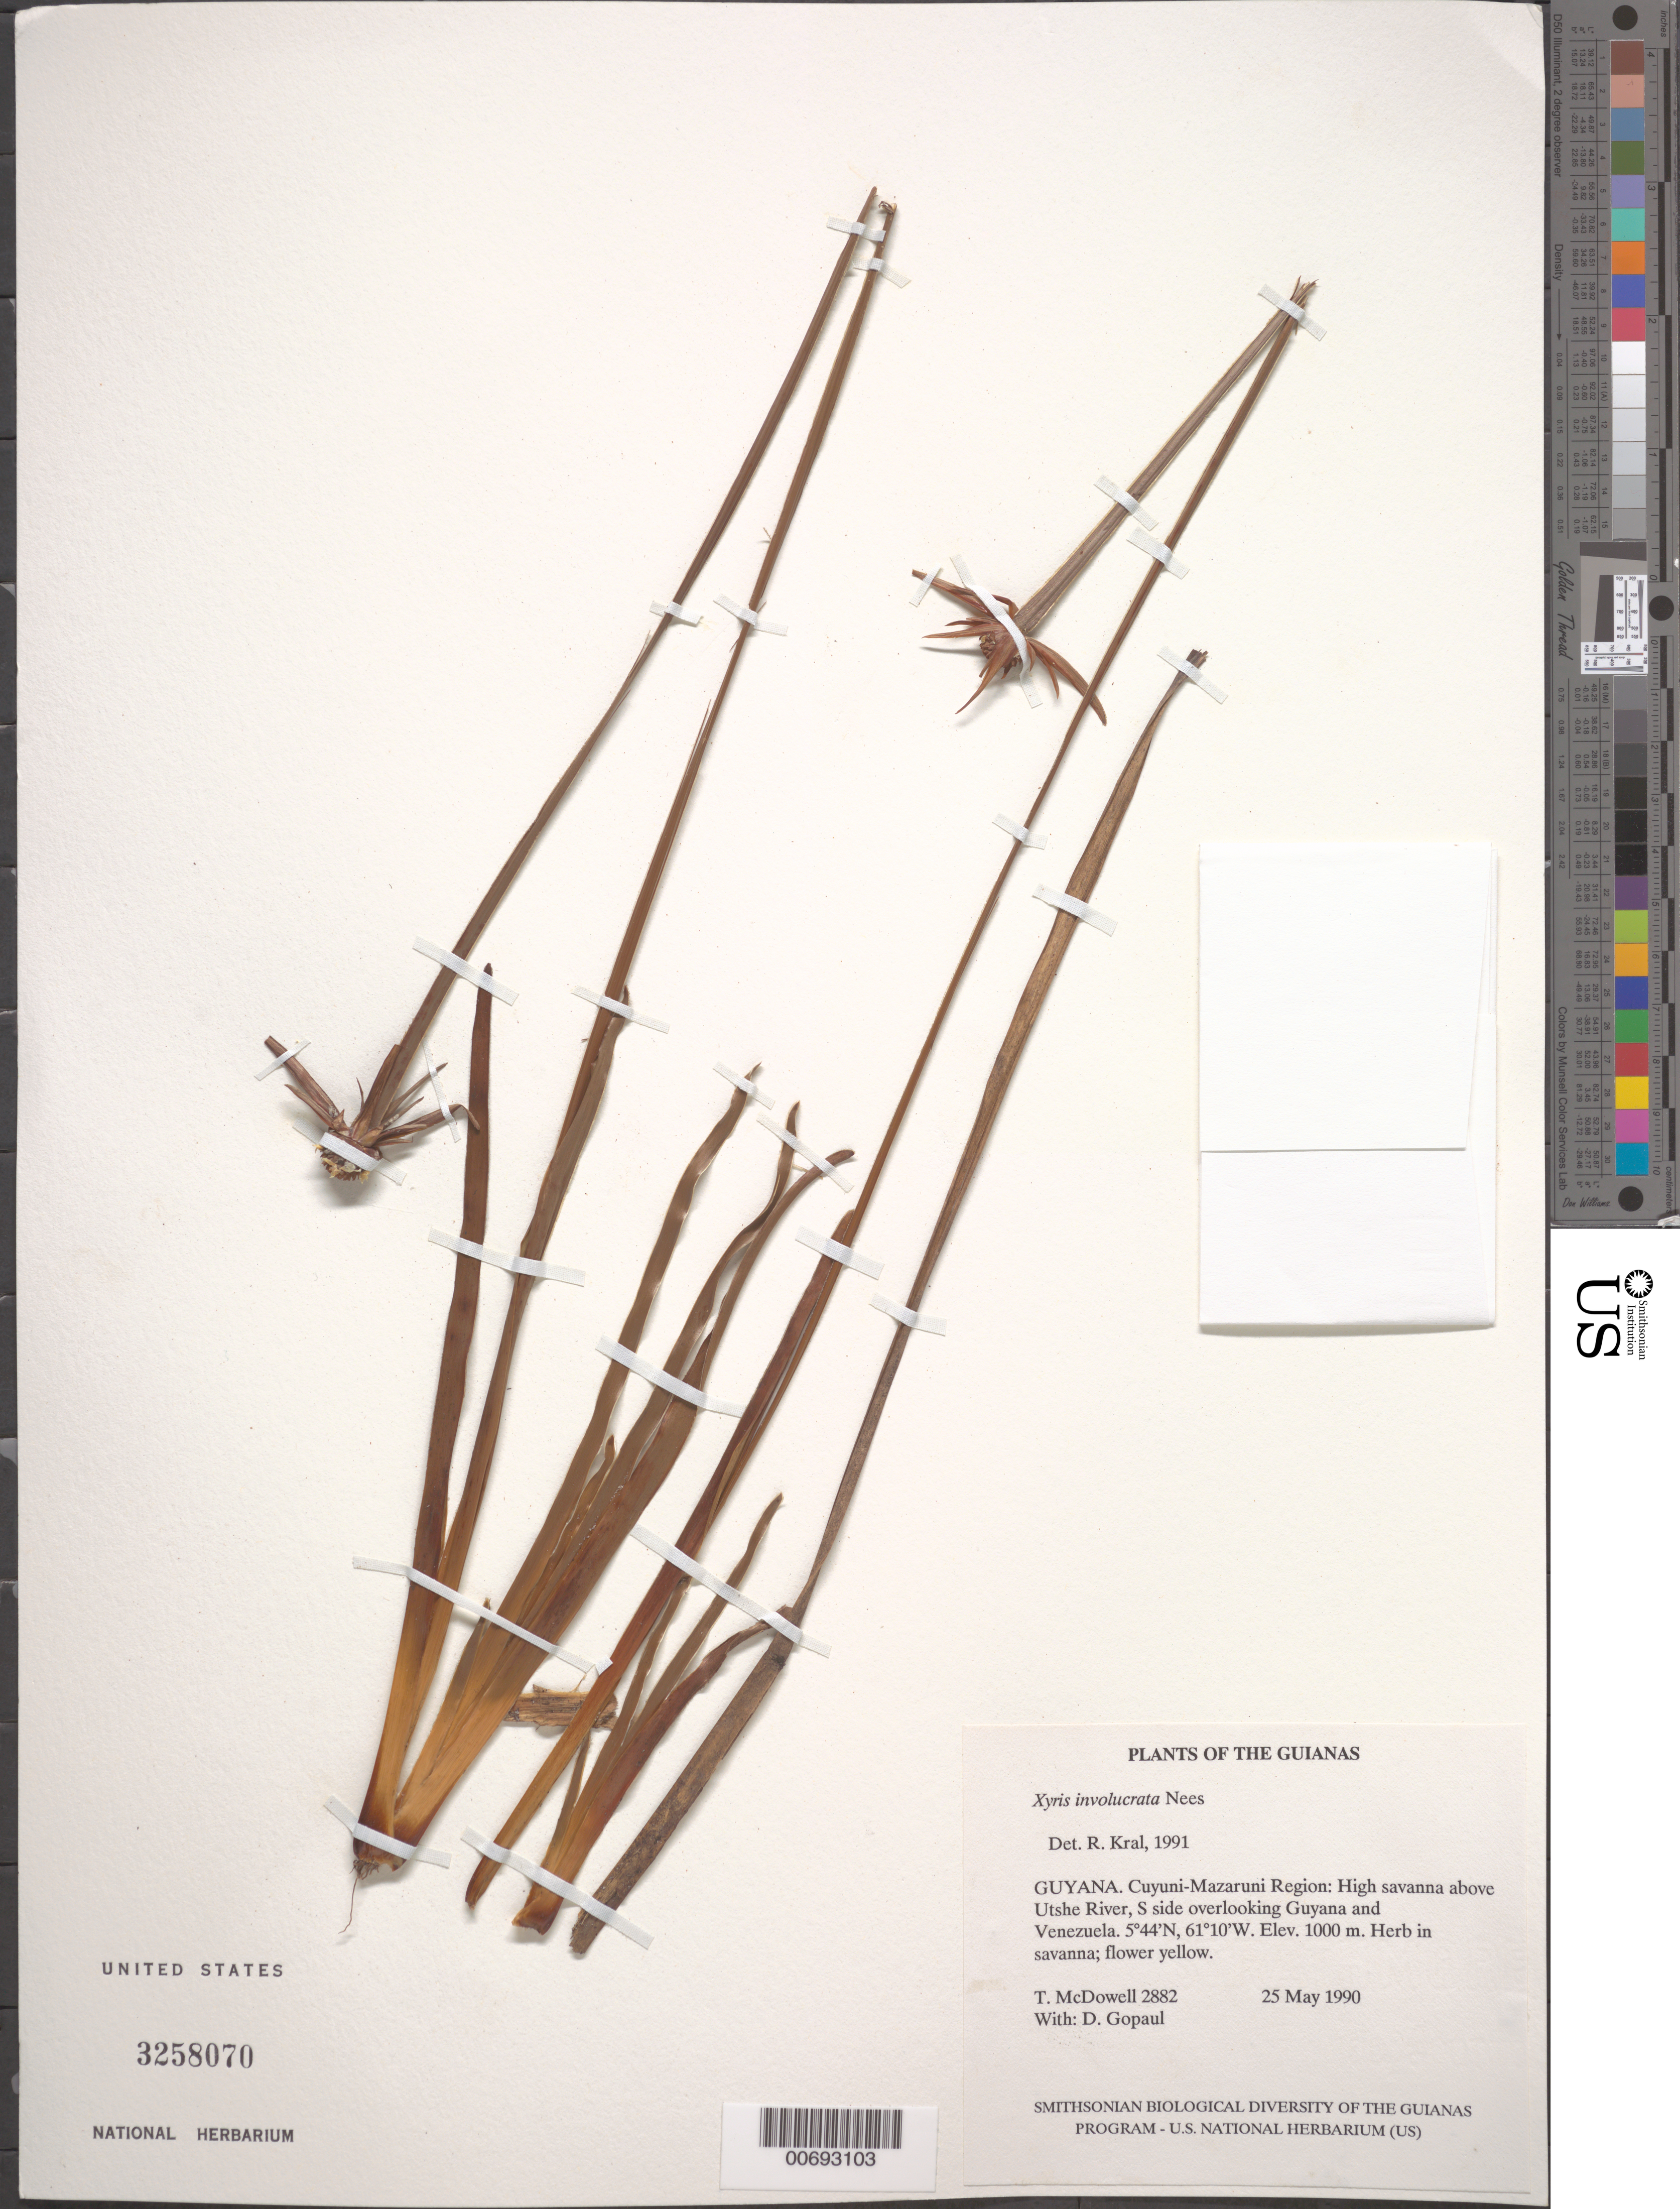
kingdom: Plantae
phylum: Tracheophyta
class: Liliopsida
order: Poales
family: Xyridaceae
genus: Xyris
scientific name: Xyris involucrata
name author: Nees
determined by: Kral, Robert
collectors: T. McDowell & D. Gopaul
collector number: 2882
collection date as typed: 25 May 1990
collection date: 1990-05-25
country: Guyana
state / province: Cuyuni-Mazaruni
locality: Utshi River, south side overlooking Guyana & Venezuela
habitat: High savanna above river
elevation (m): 1000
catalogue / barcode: US 3258070